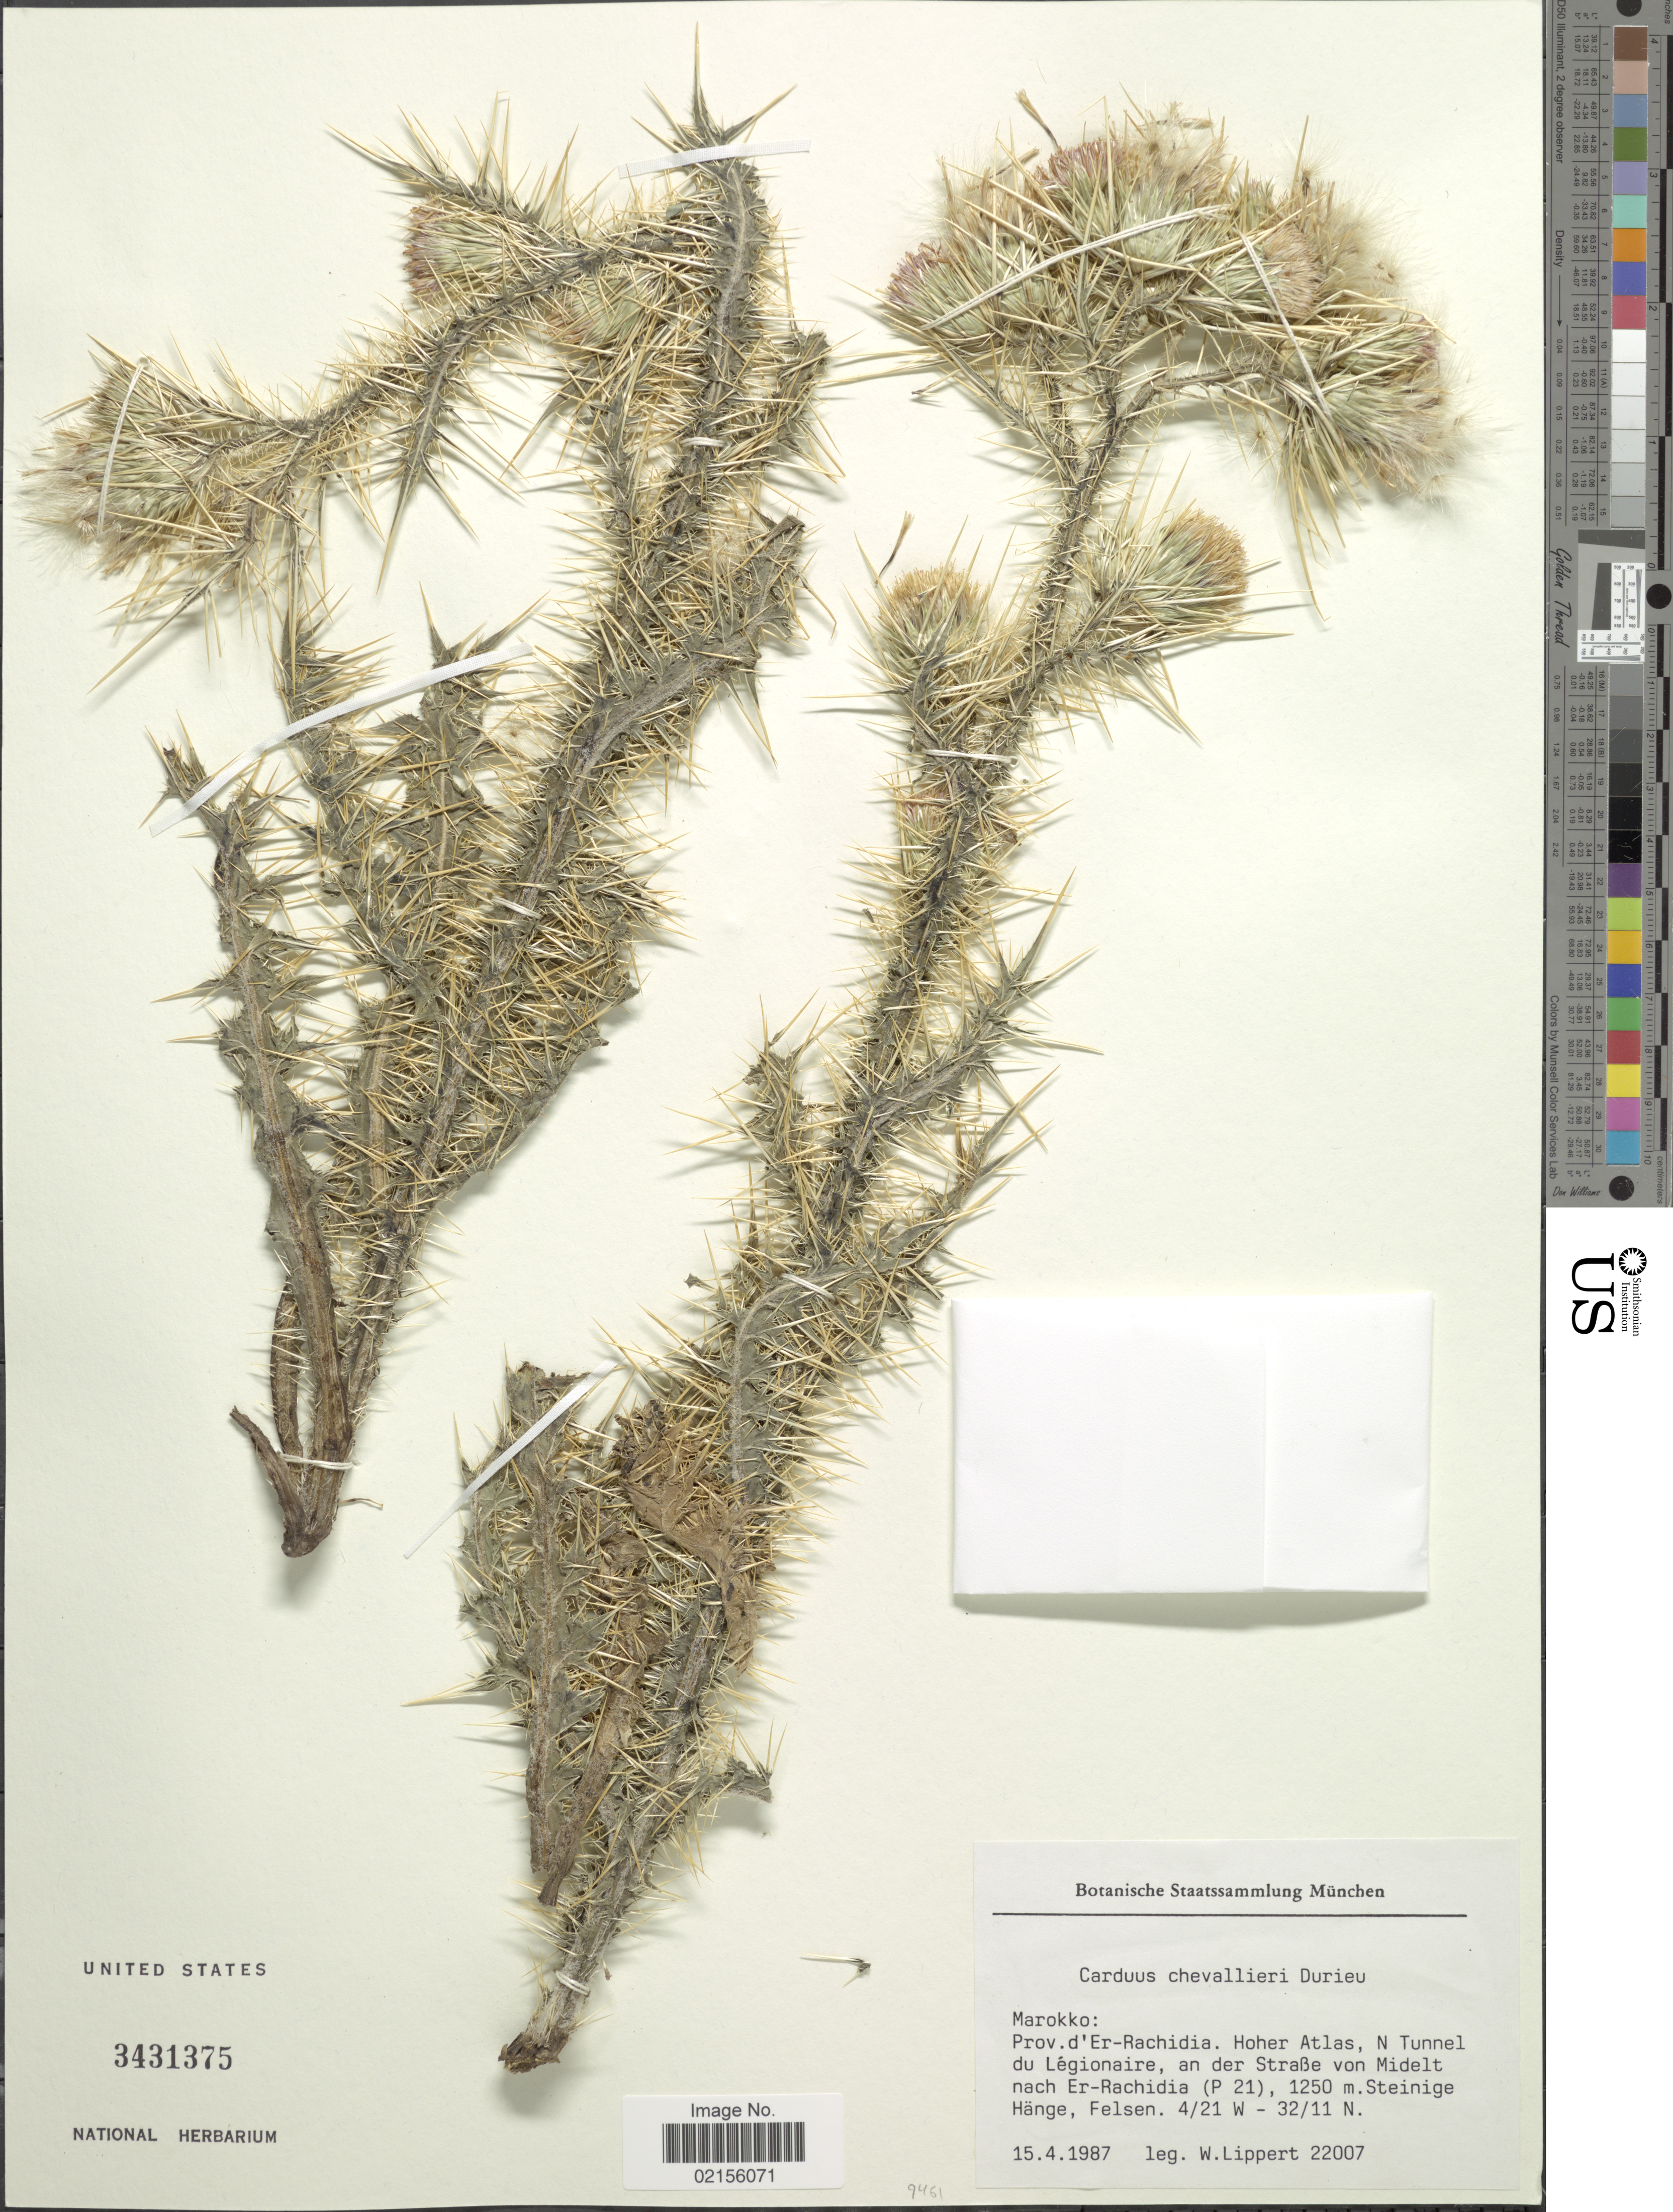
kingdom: Plantae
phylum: Tracheophyta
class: Magnoliopsida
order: Asterales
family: Asteraceae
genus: Carduus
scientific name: Carduus chevallieri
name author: Barratte ex Chevall.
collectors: W. Lippert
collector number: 22007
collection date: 1987-04-15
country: Morocco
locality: Prov. d'Er-Rachidia. Hoher Atlas, N Tunnel du Légionaire, an der Straße von Midlet nach Er-Rachidia (P 21). Steinige Hänge, Felsen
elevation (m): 1250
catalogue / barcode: US 3431375